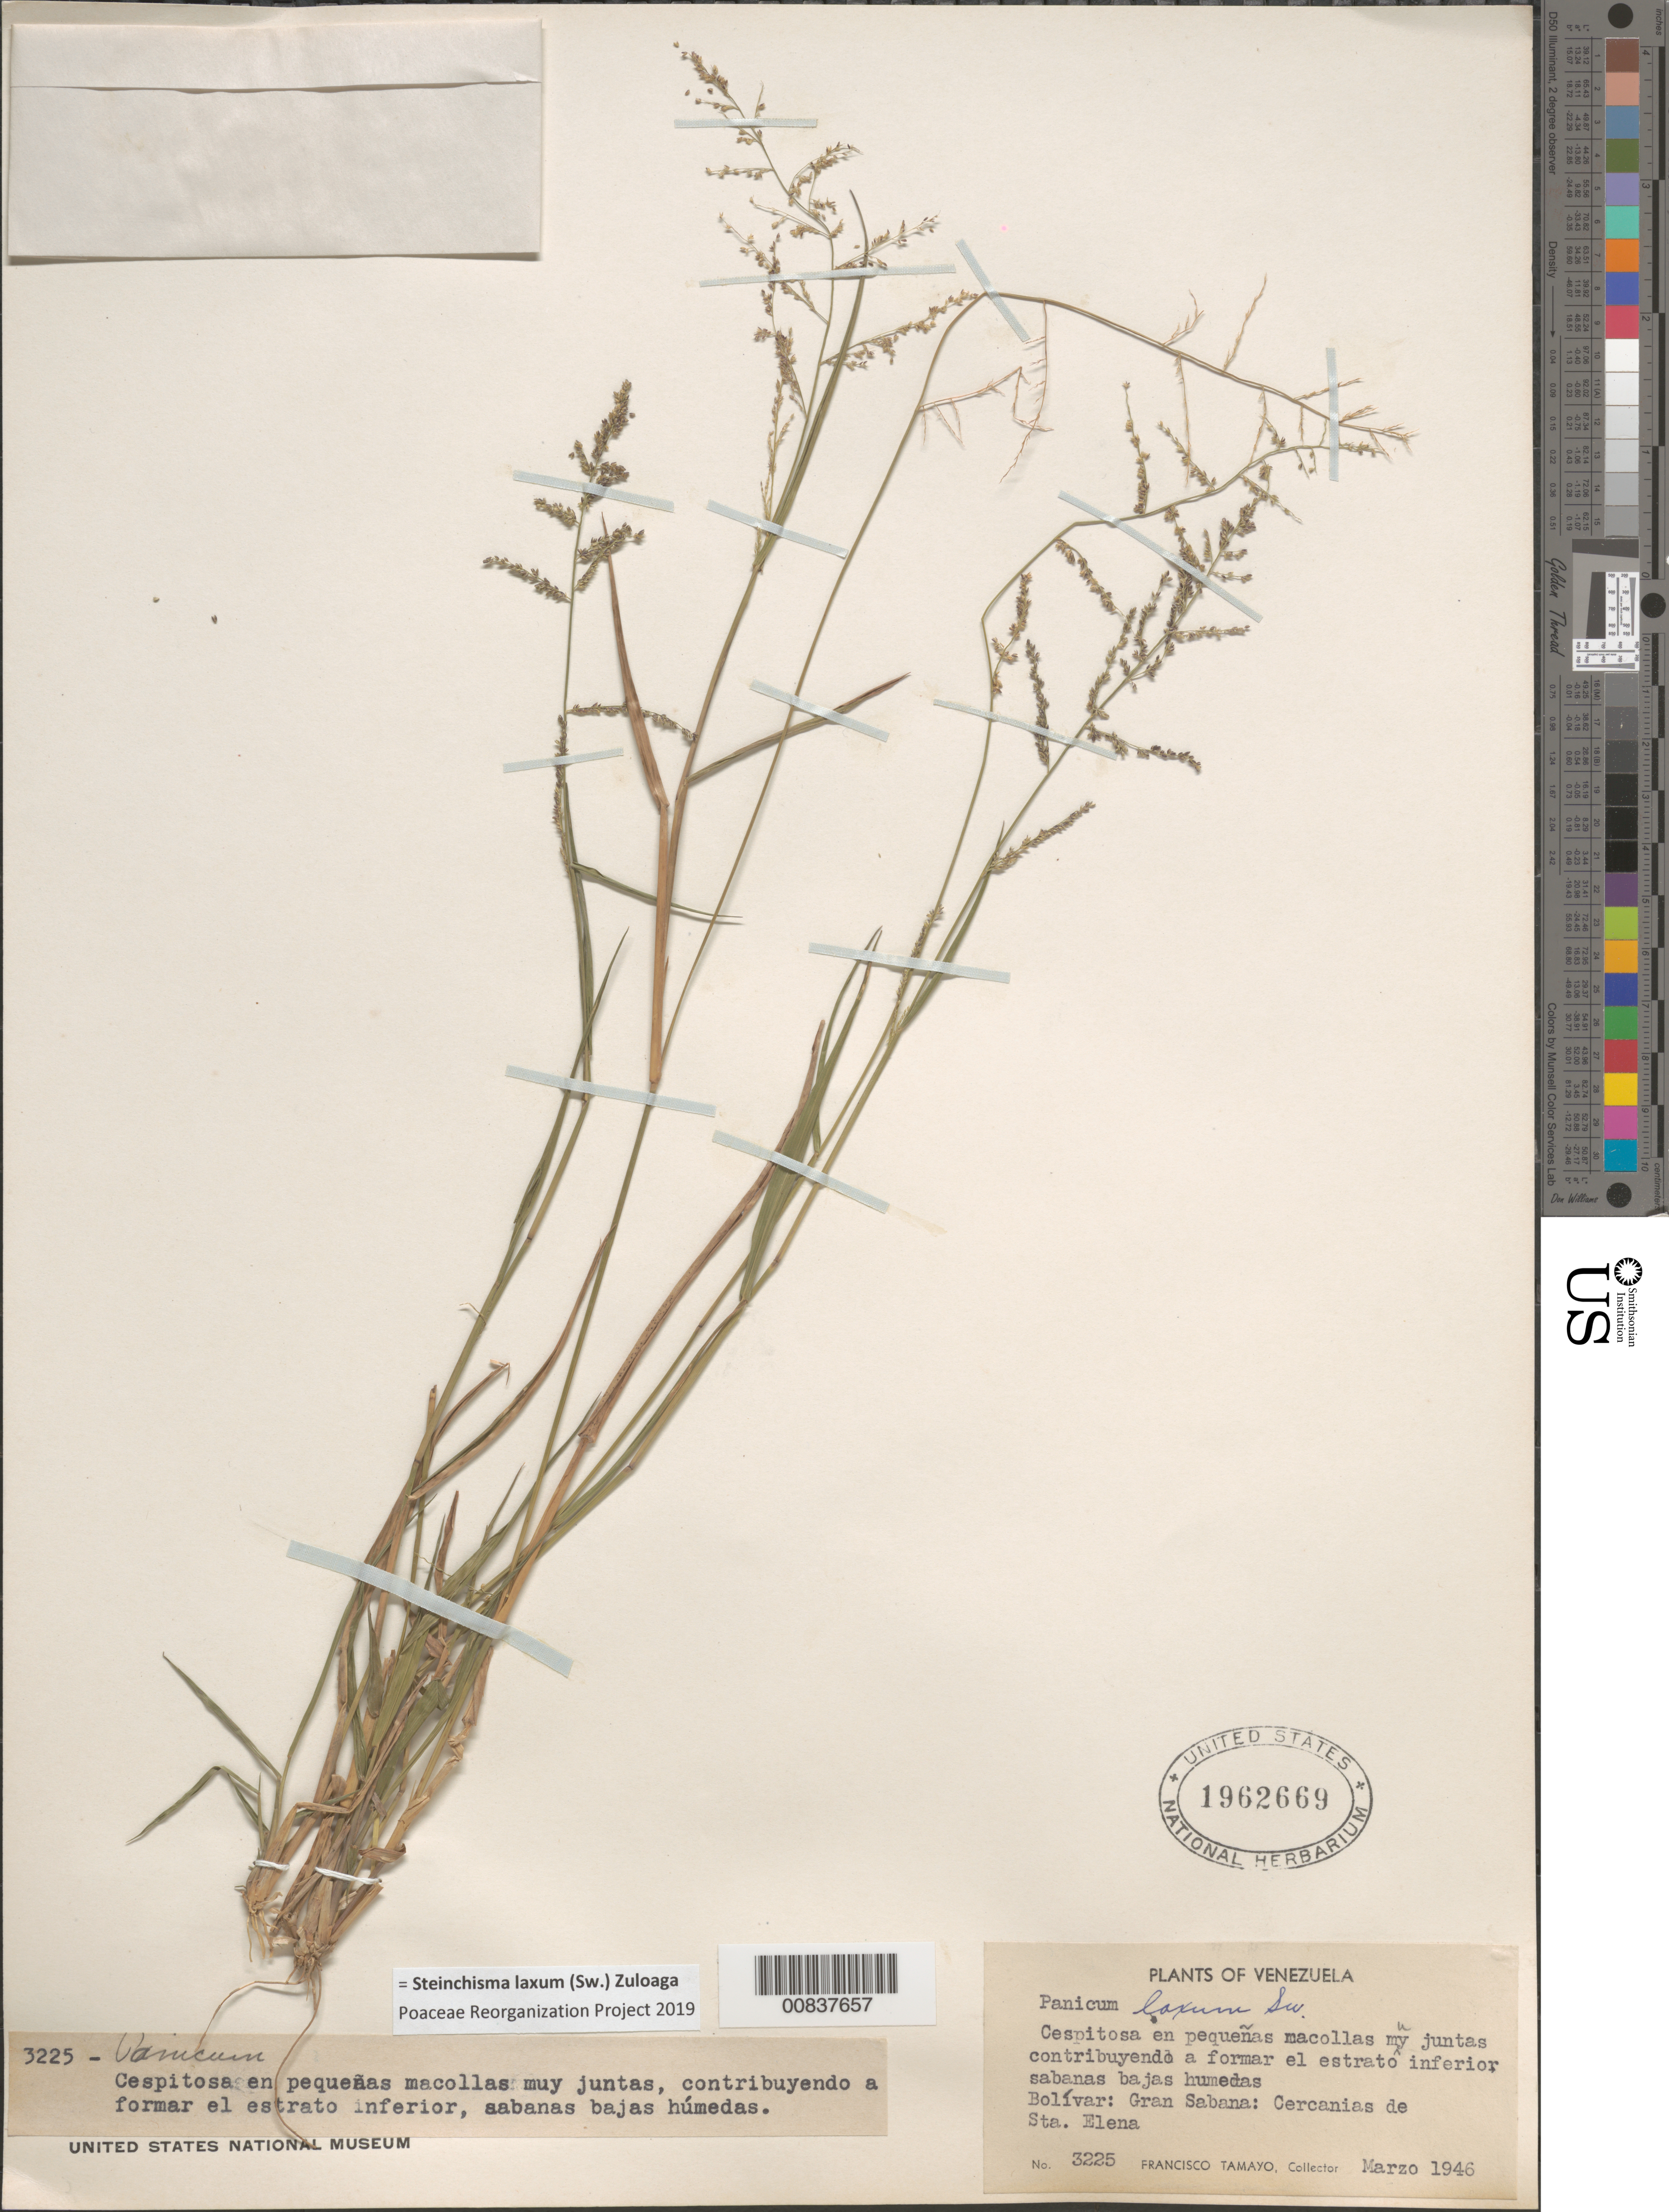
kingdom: Plantae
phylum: Tracheophyta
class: Liliopsida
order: Poales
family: Poaceae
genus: Panicum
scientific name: Panicum laxum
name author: Sw.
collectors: F. Tamayo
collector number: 3225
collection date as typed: Mar-46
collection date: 1946-03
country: Venezuela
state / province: Bolívar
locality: Gran Sabana, Sta. Elena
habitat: Pequenas macollas muy juntas contribuyendo a formar el estrate inferior sabanas bajas húmedas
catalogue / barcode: US 1962669